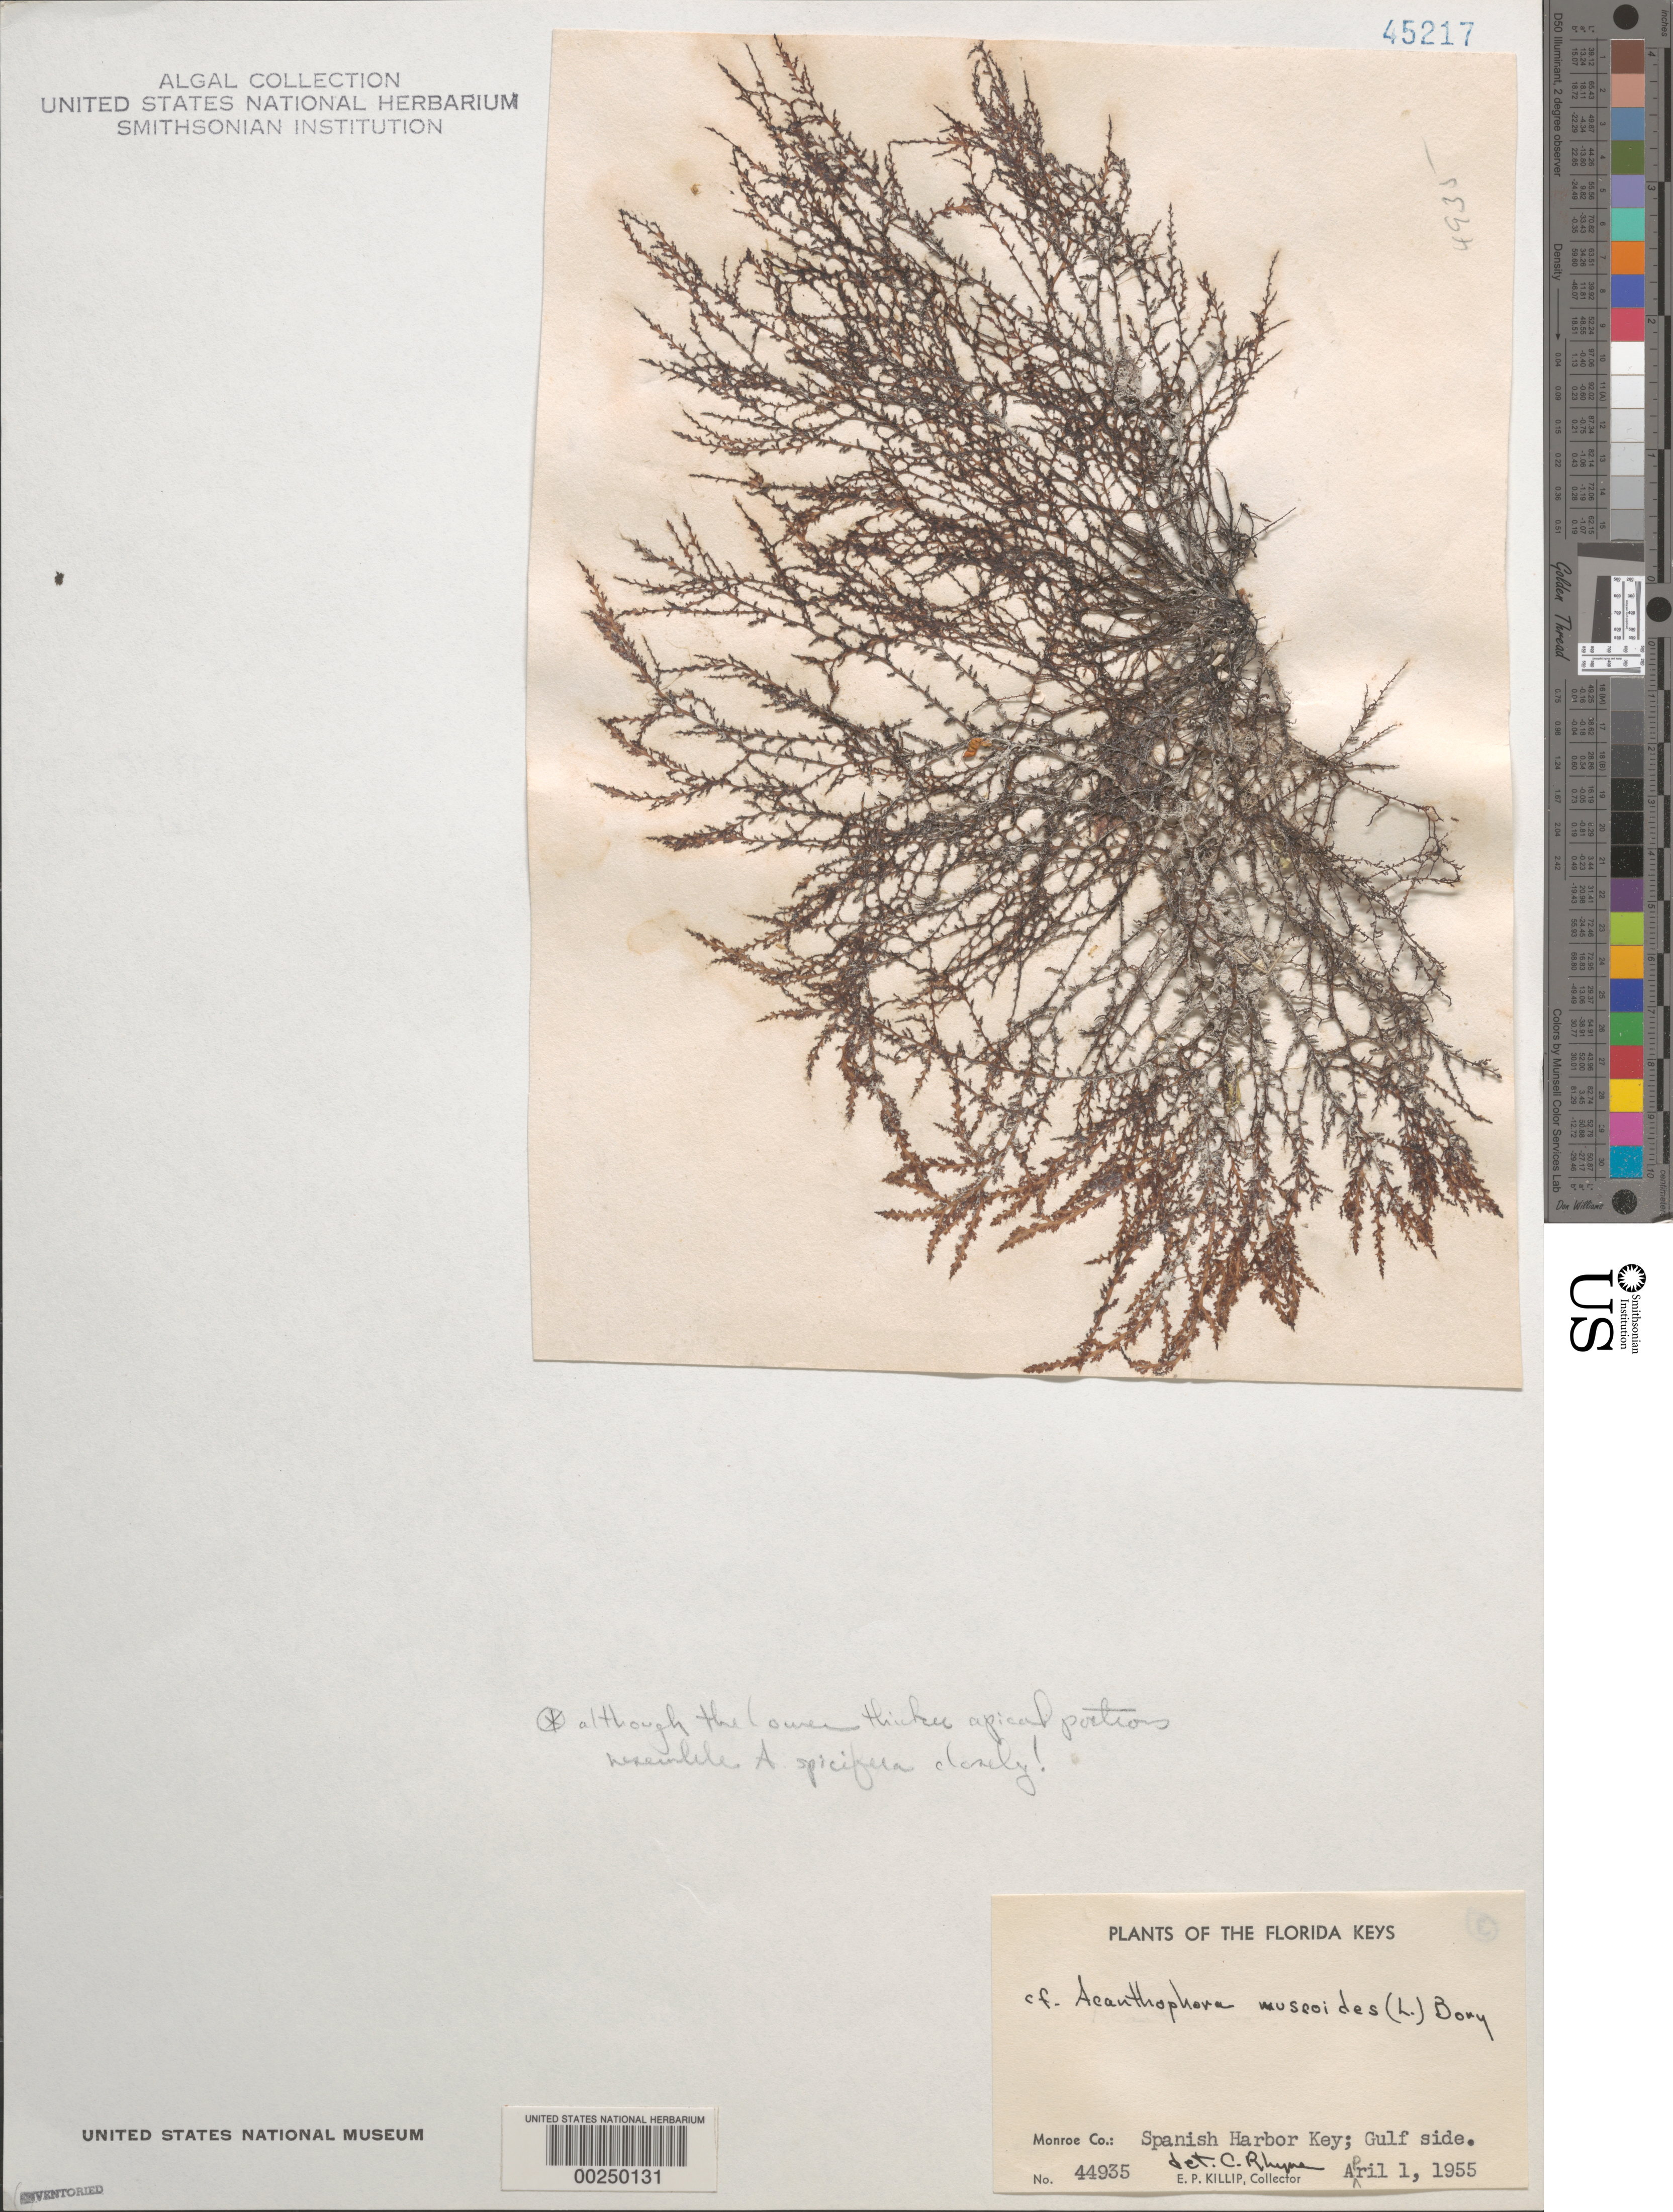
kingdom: Plantae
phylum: Rhodophyta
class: Florideophyceae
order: Ceramiales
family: Rhodomelaceae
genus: Acanthophora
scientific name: Acanthophora muscoides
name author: (C. Agardh) Bory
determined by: Rhyne, C. F.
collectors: E. P. Killip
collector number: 44935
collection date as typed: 01 Apr 1955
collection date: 1955-04-01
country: United States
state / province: Florida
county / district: Monroe County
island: Spanish Harbor Key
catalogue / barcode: US 45217